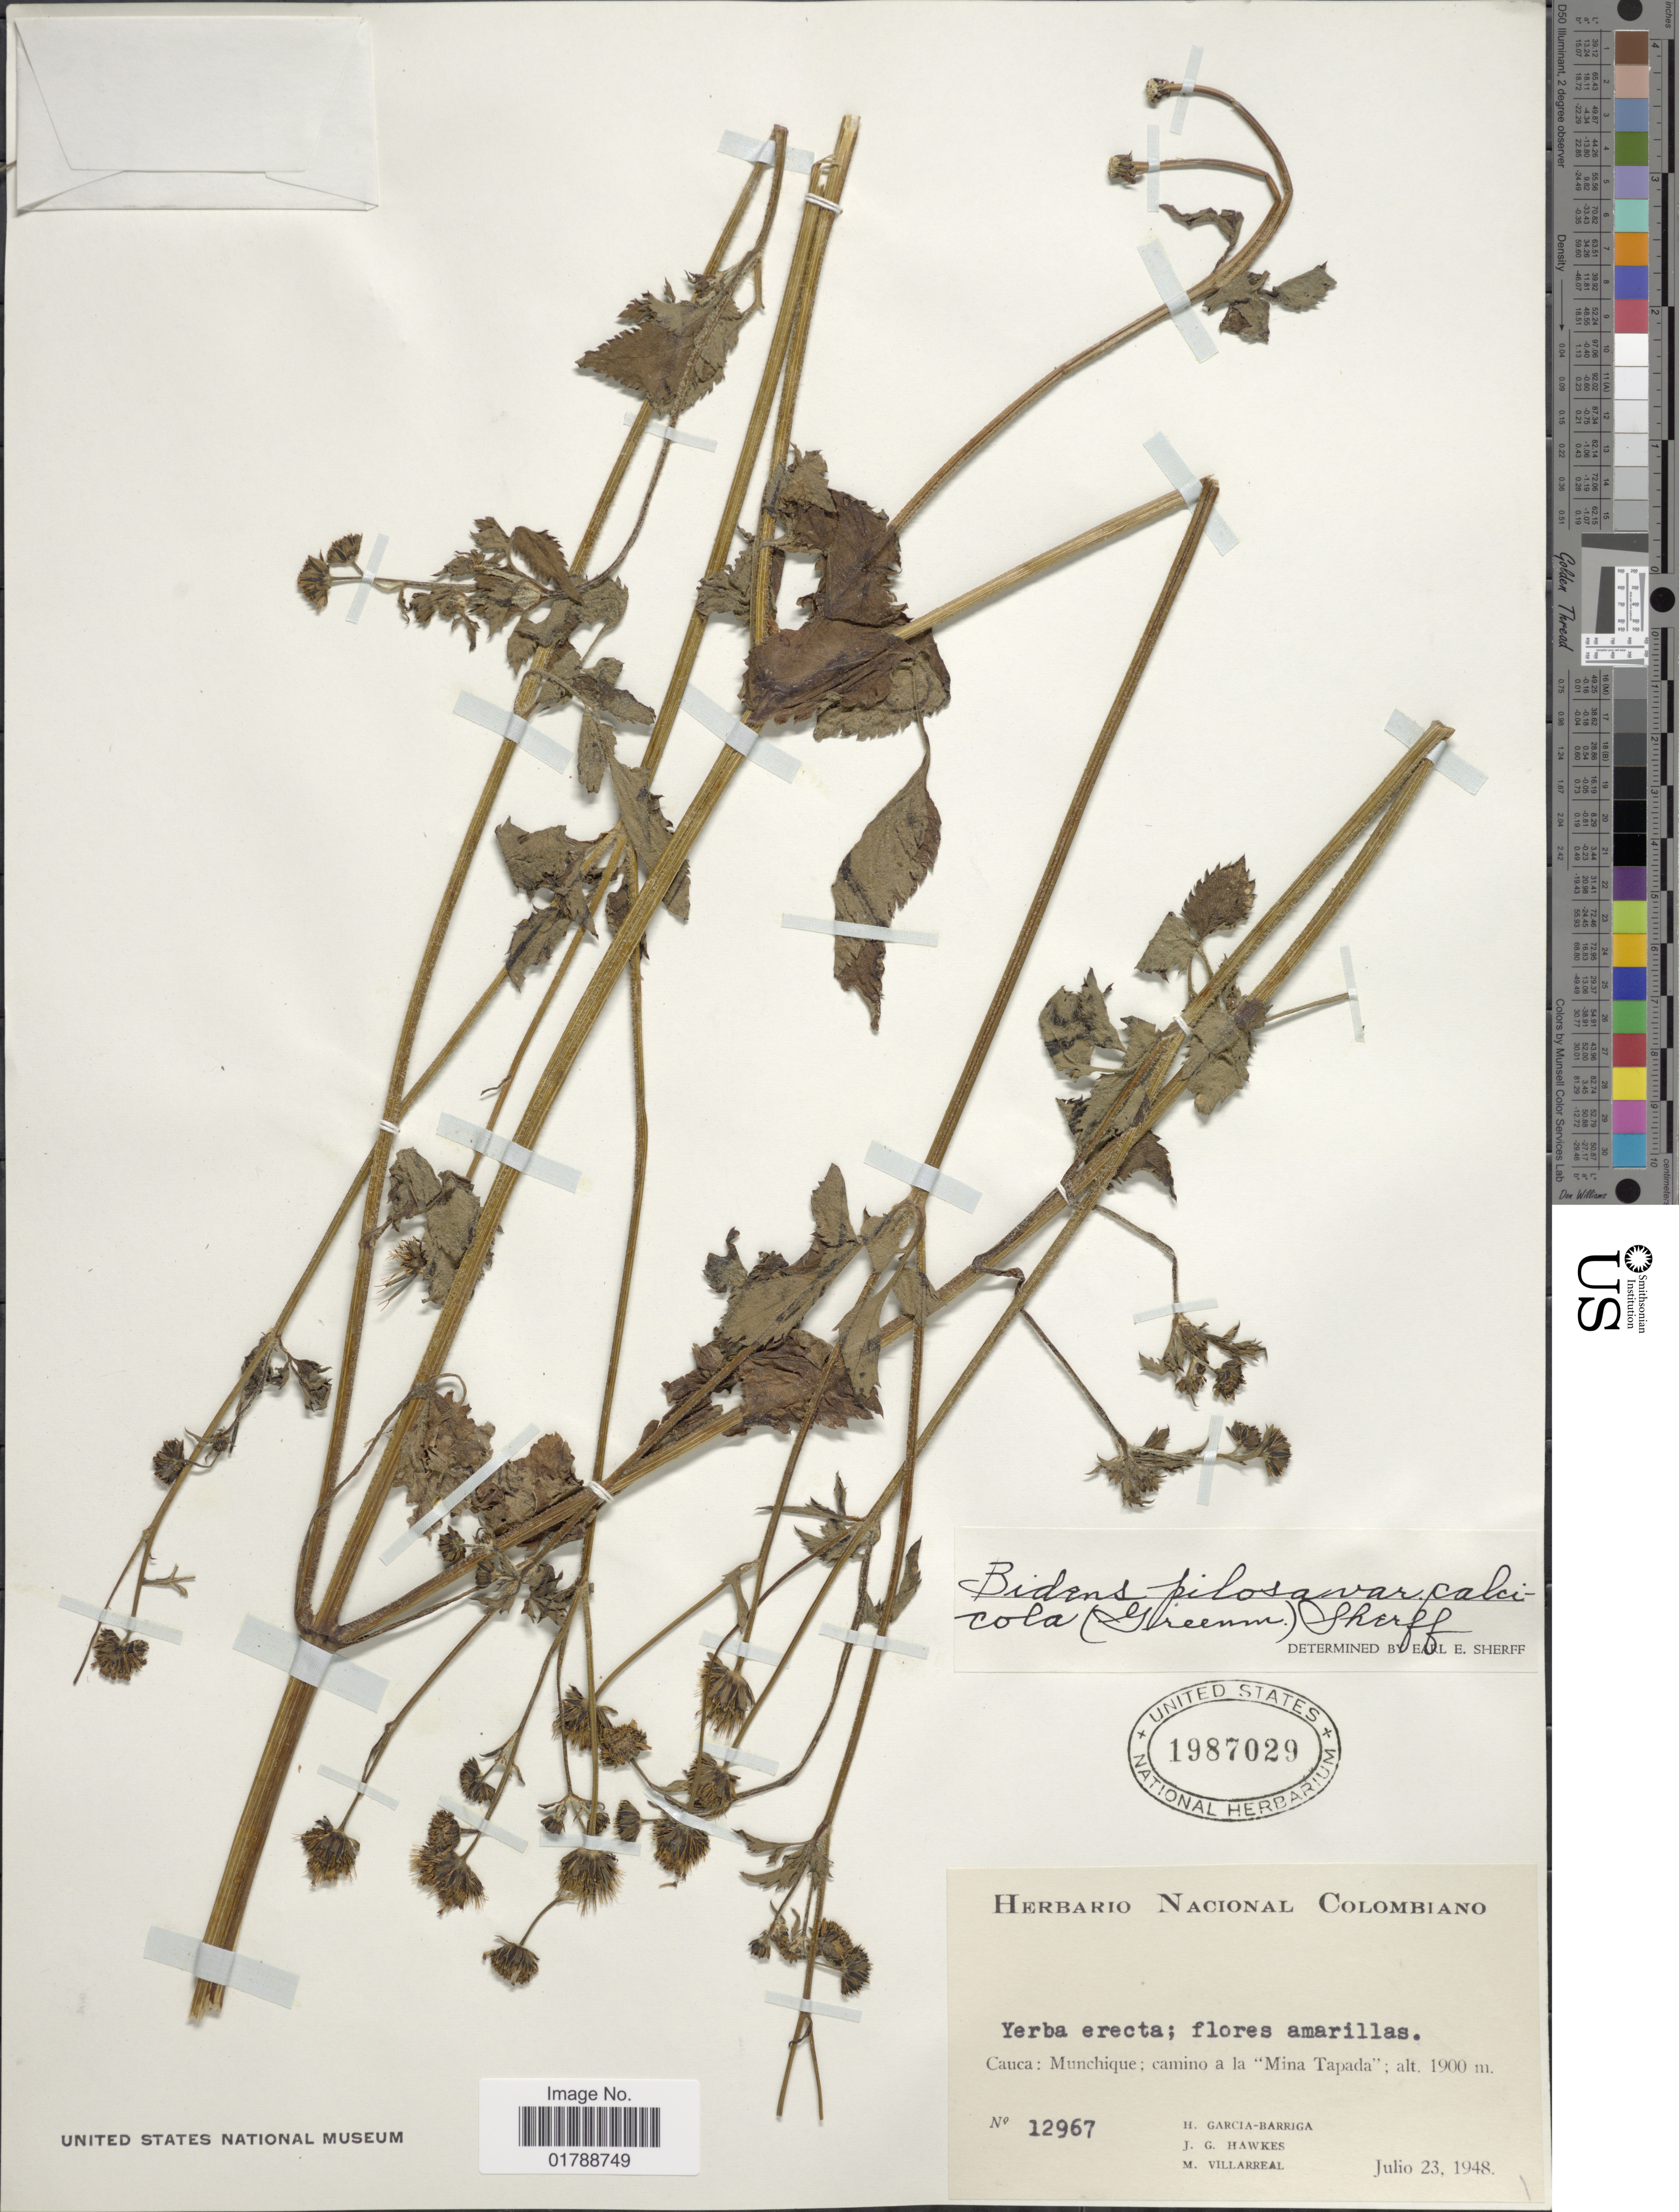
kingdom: Plantae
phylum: Tracheophyta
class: Magnoliopsida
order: Asterales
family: Asteraceae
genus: Bidens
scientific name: Bidens pilosa var. calcicola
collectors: H. García Barriga, J. Hawkes & M. Villareal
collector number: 12967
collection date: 1948-07-23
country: Colombia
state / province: Cauca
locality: Munchique; camino a la "Mina Tapada"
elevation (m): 1900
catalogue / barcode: US 1987029